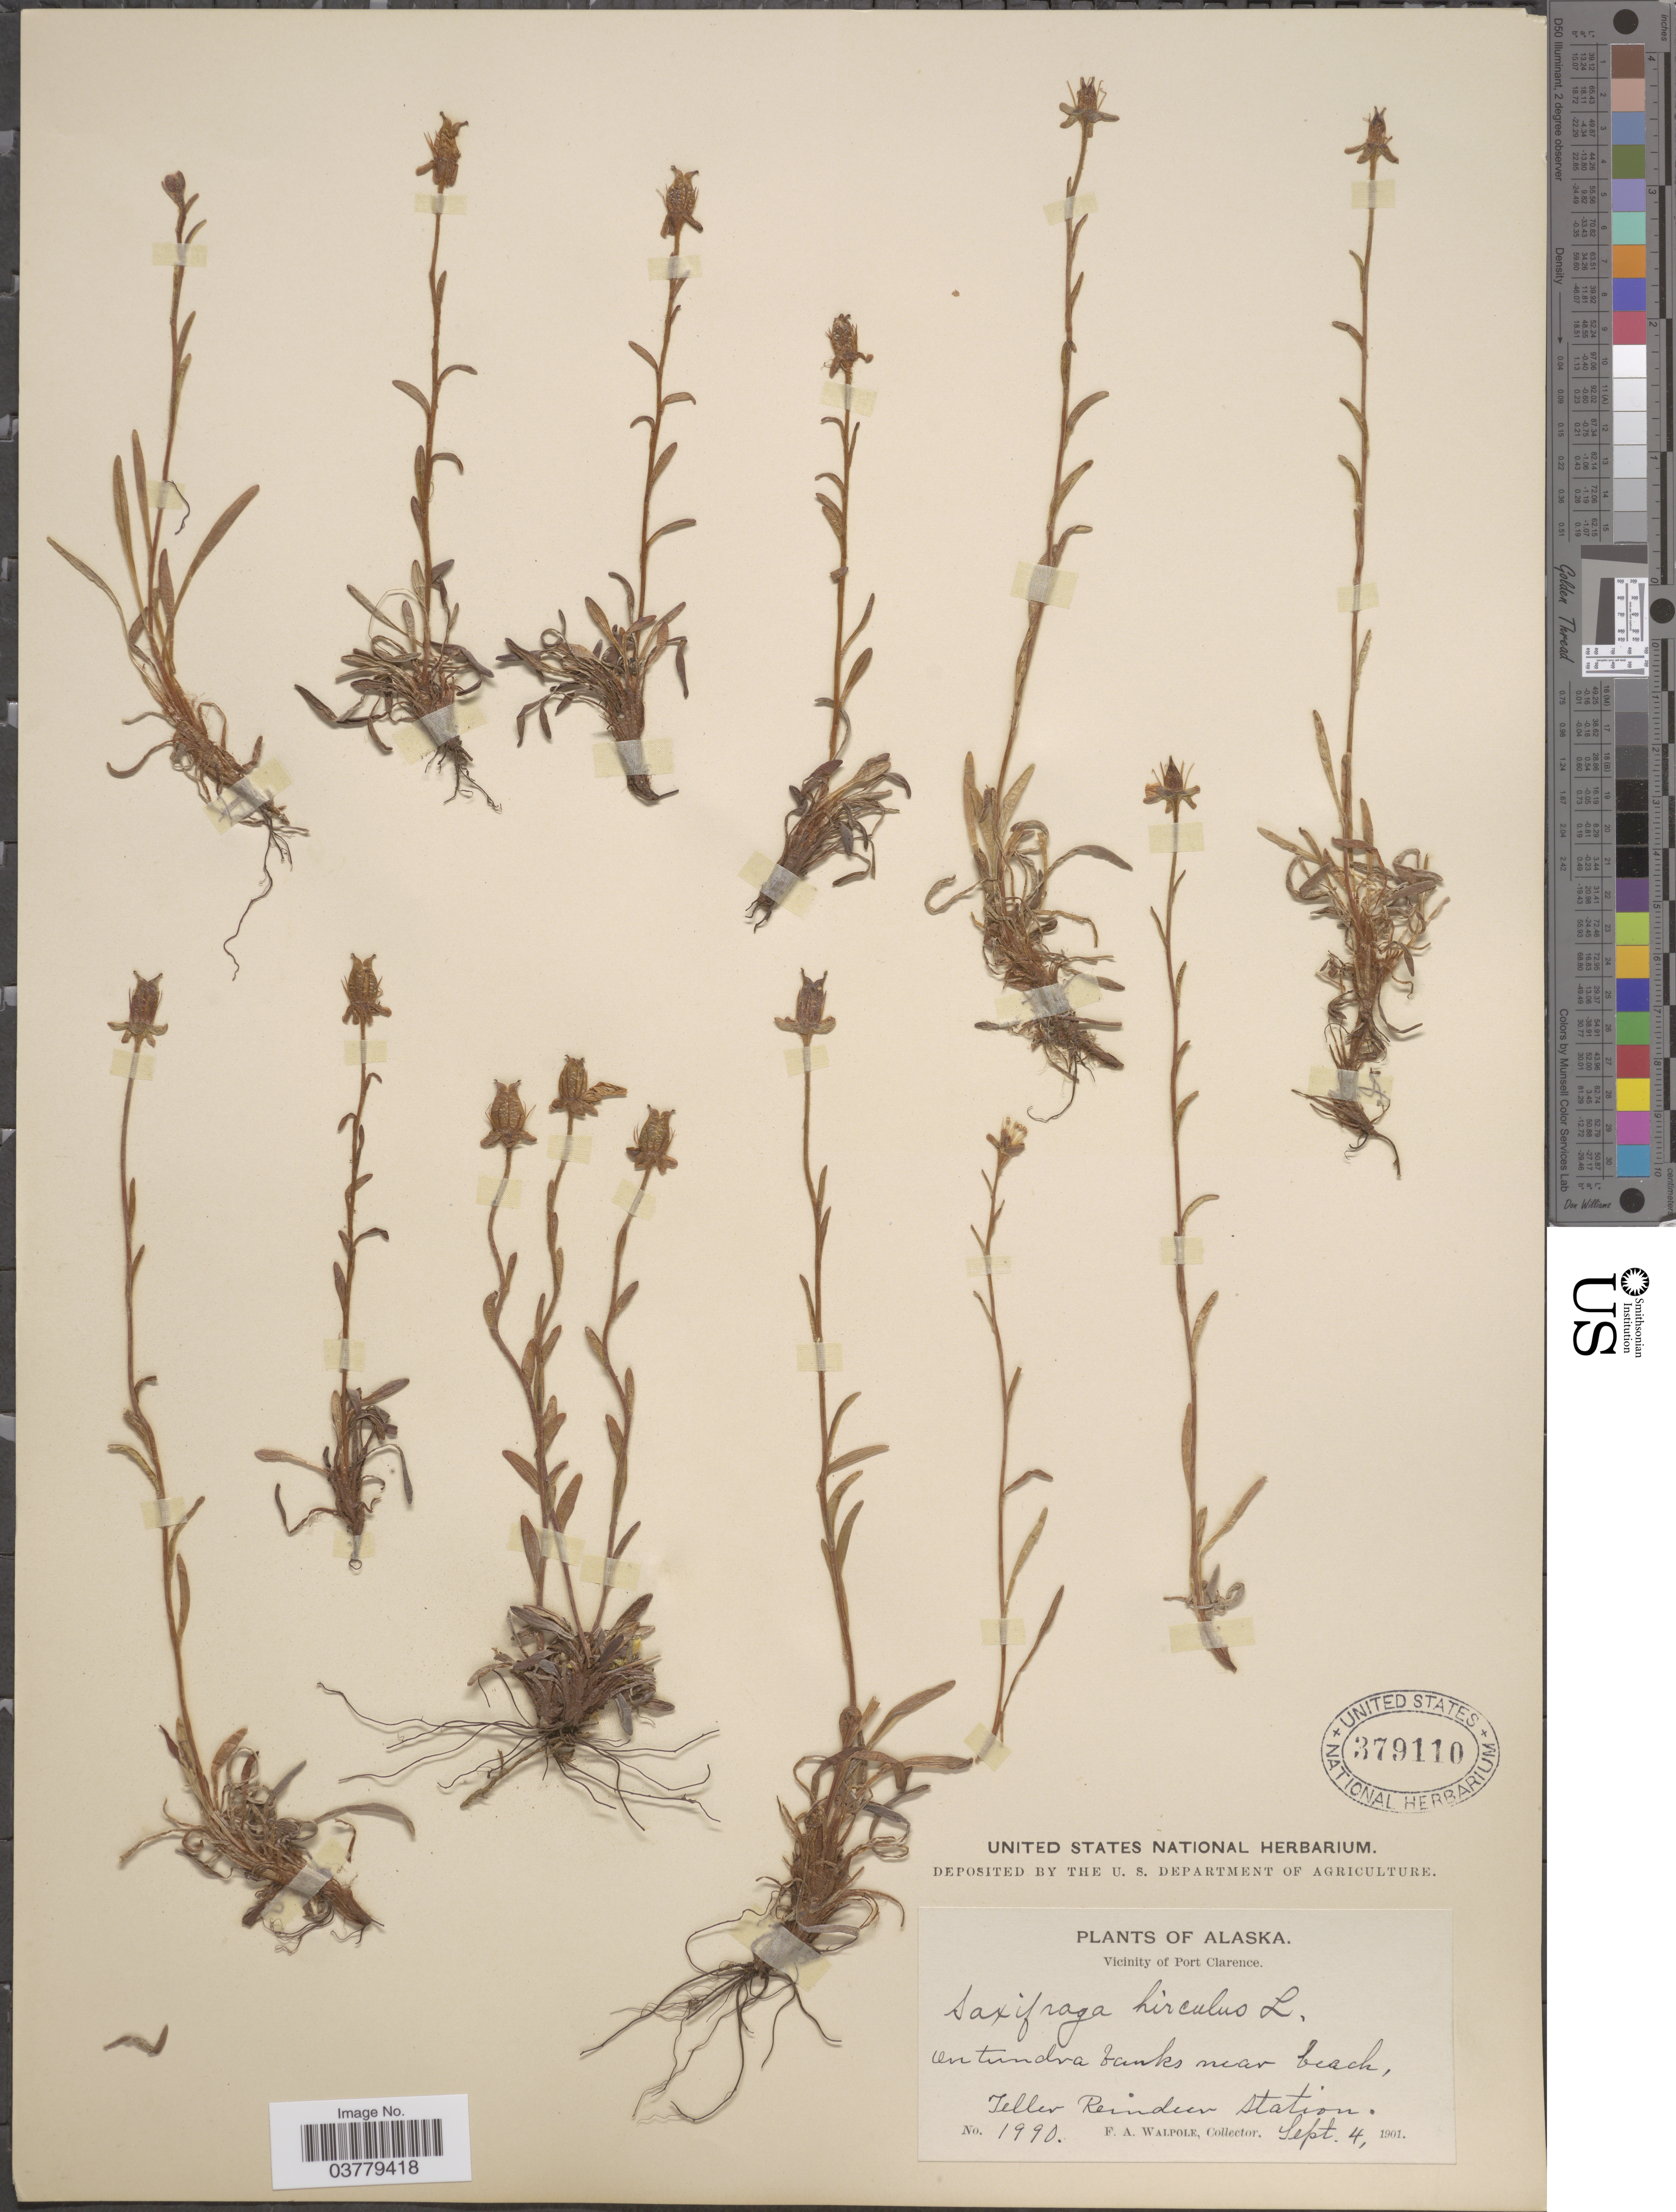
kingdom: Plantae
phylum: Tracheophyta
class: Magnoliopsida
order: Saxifragales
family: Saxifragaceae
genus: Saxifraga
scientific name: Saxifraga hirculus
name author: L.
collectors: F. Walpole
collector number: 1990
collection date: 1901-09-04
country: United States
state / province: Alaska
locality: Vicinity of Port Clarence. On tundra banks near beach, Teller Reindeer station.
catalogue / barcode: US 379110